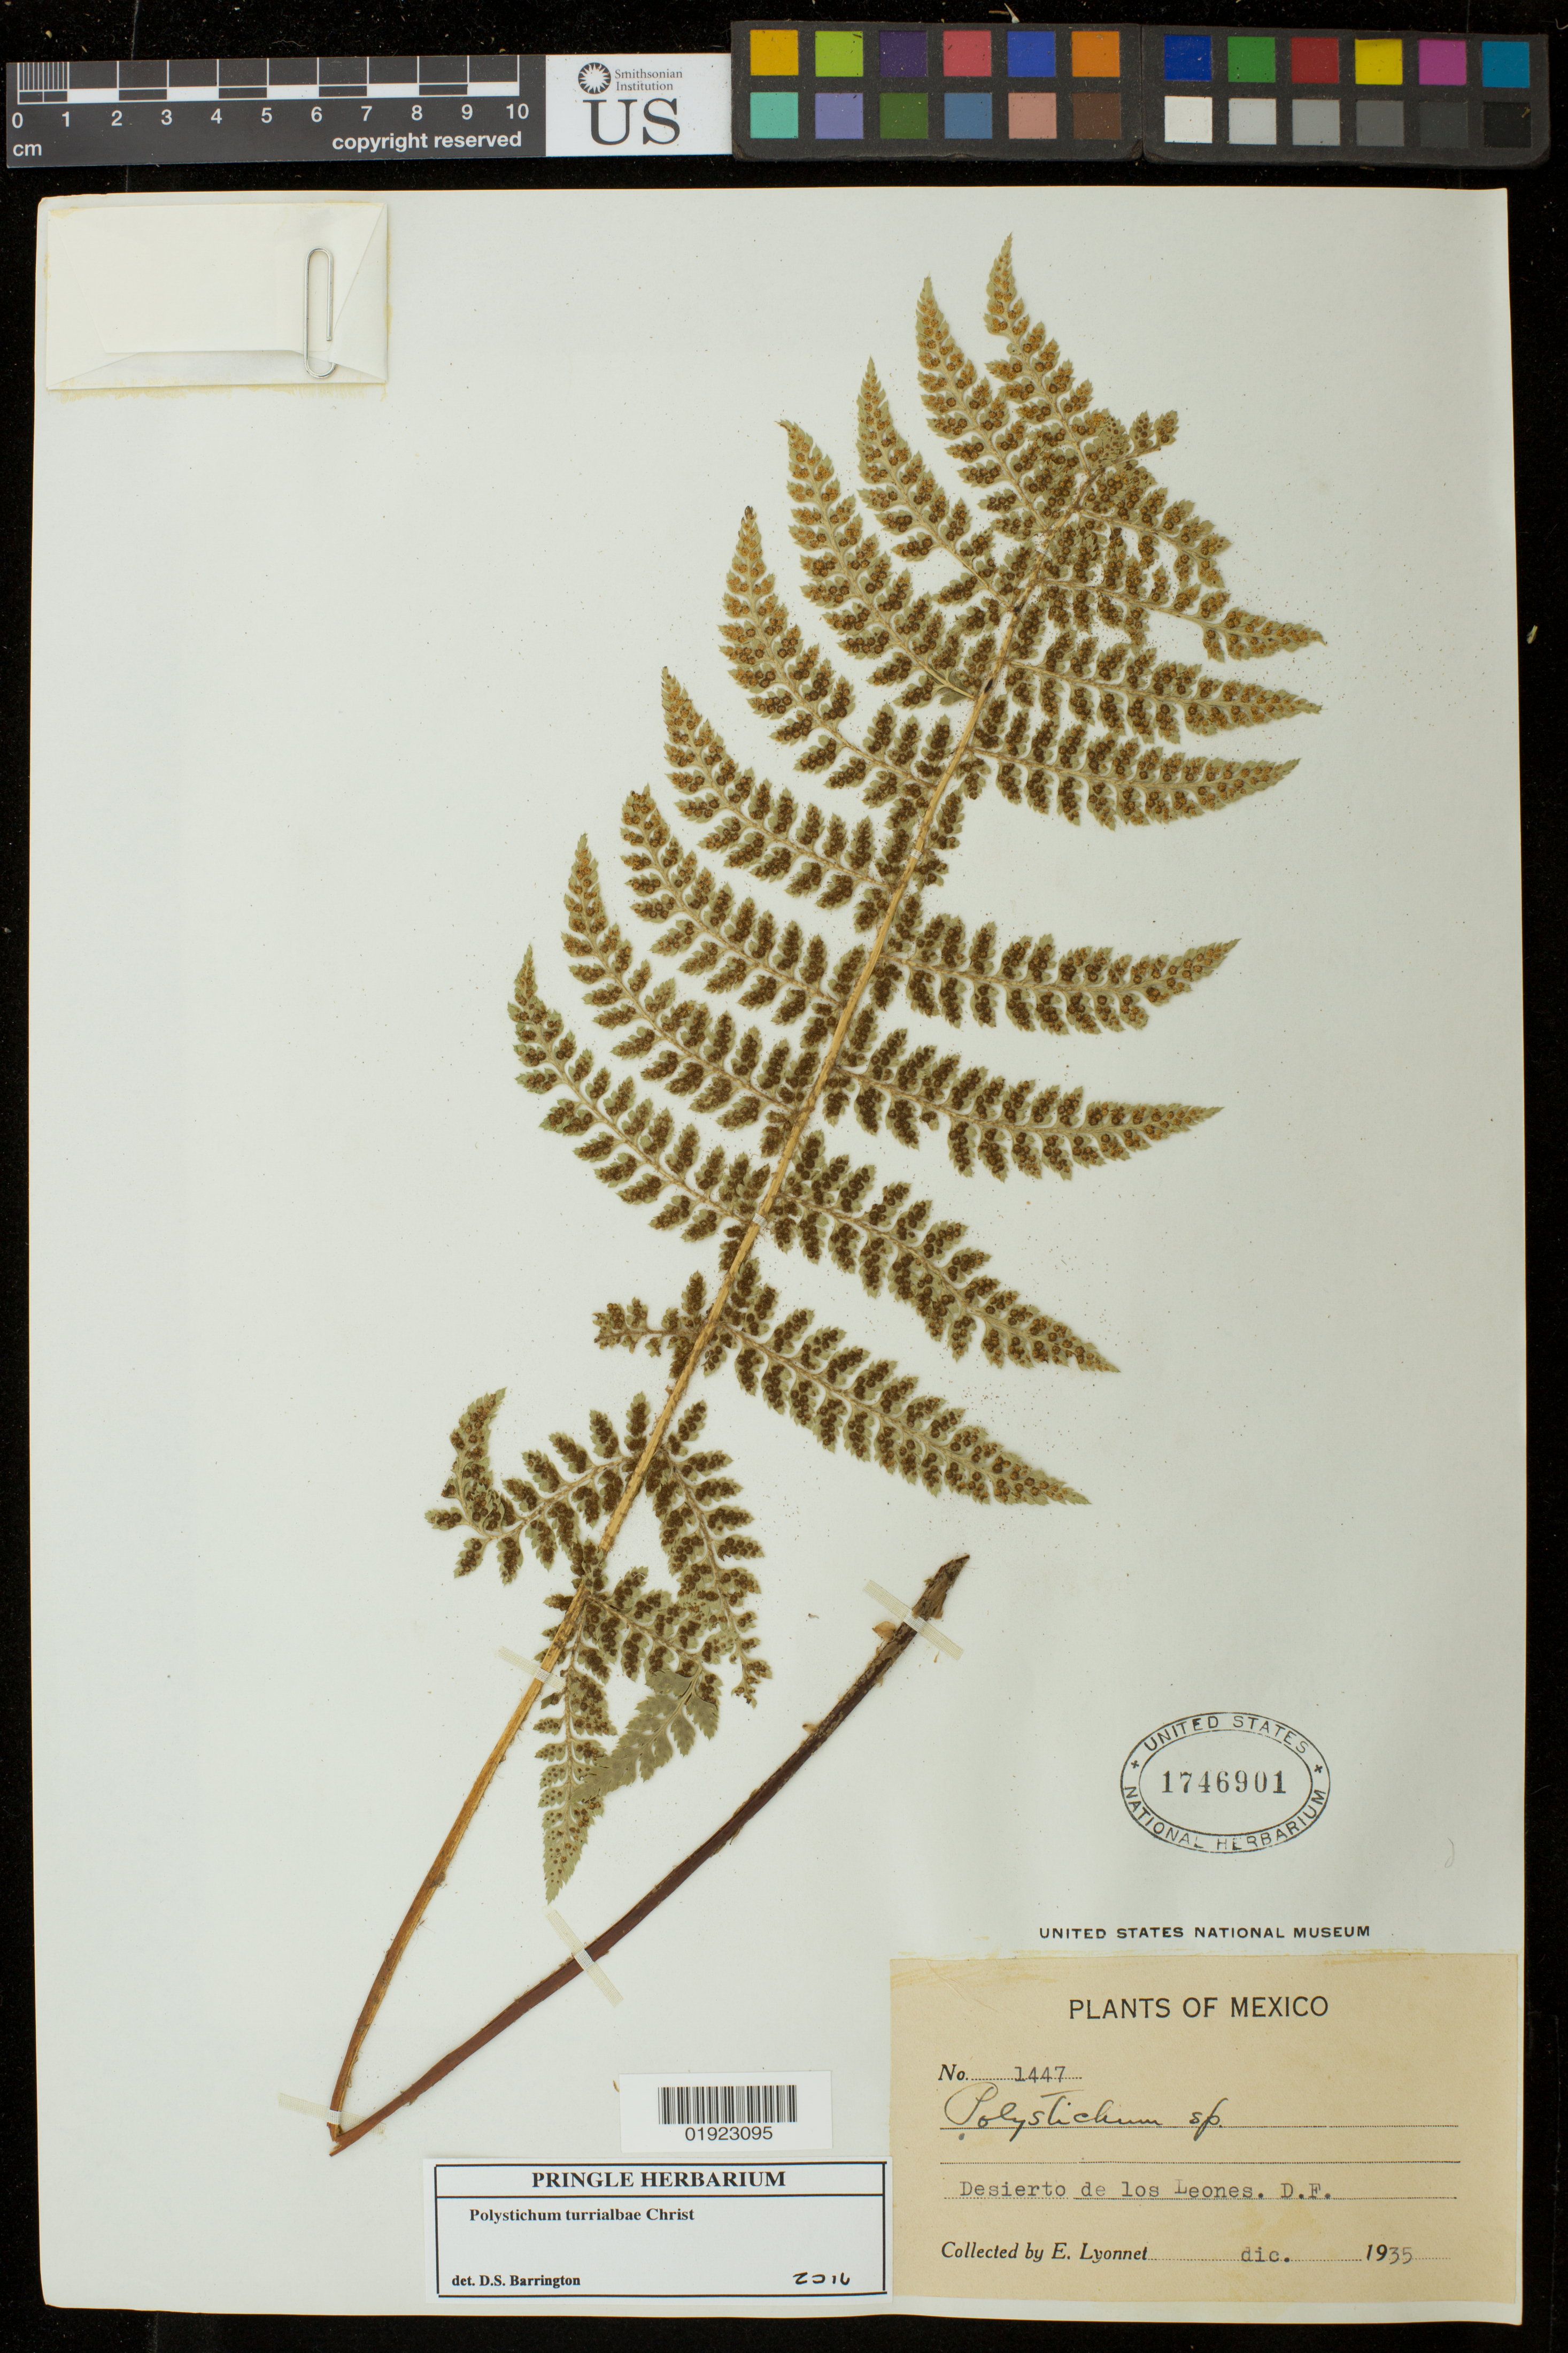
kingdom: Plantae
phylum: Tracheophyta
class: Polypodiopsida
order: Polypodiales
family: Dryopteridaceae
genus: Polystichum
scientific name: Polystichum turrialbae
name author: Christ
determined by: Barrington, D. S., Curator (VT), University of Vermont (UNITED STATES)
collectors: E. Lyonnet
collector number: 1447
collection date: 1935-12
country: Mexico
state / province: Distrito Federal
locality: Desierto de los Leones.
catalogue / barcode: US 1746901